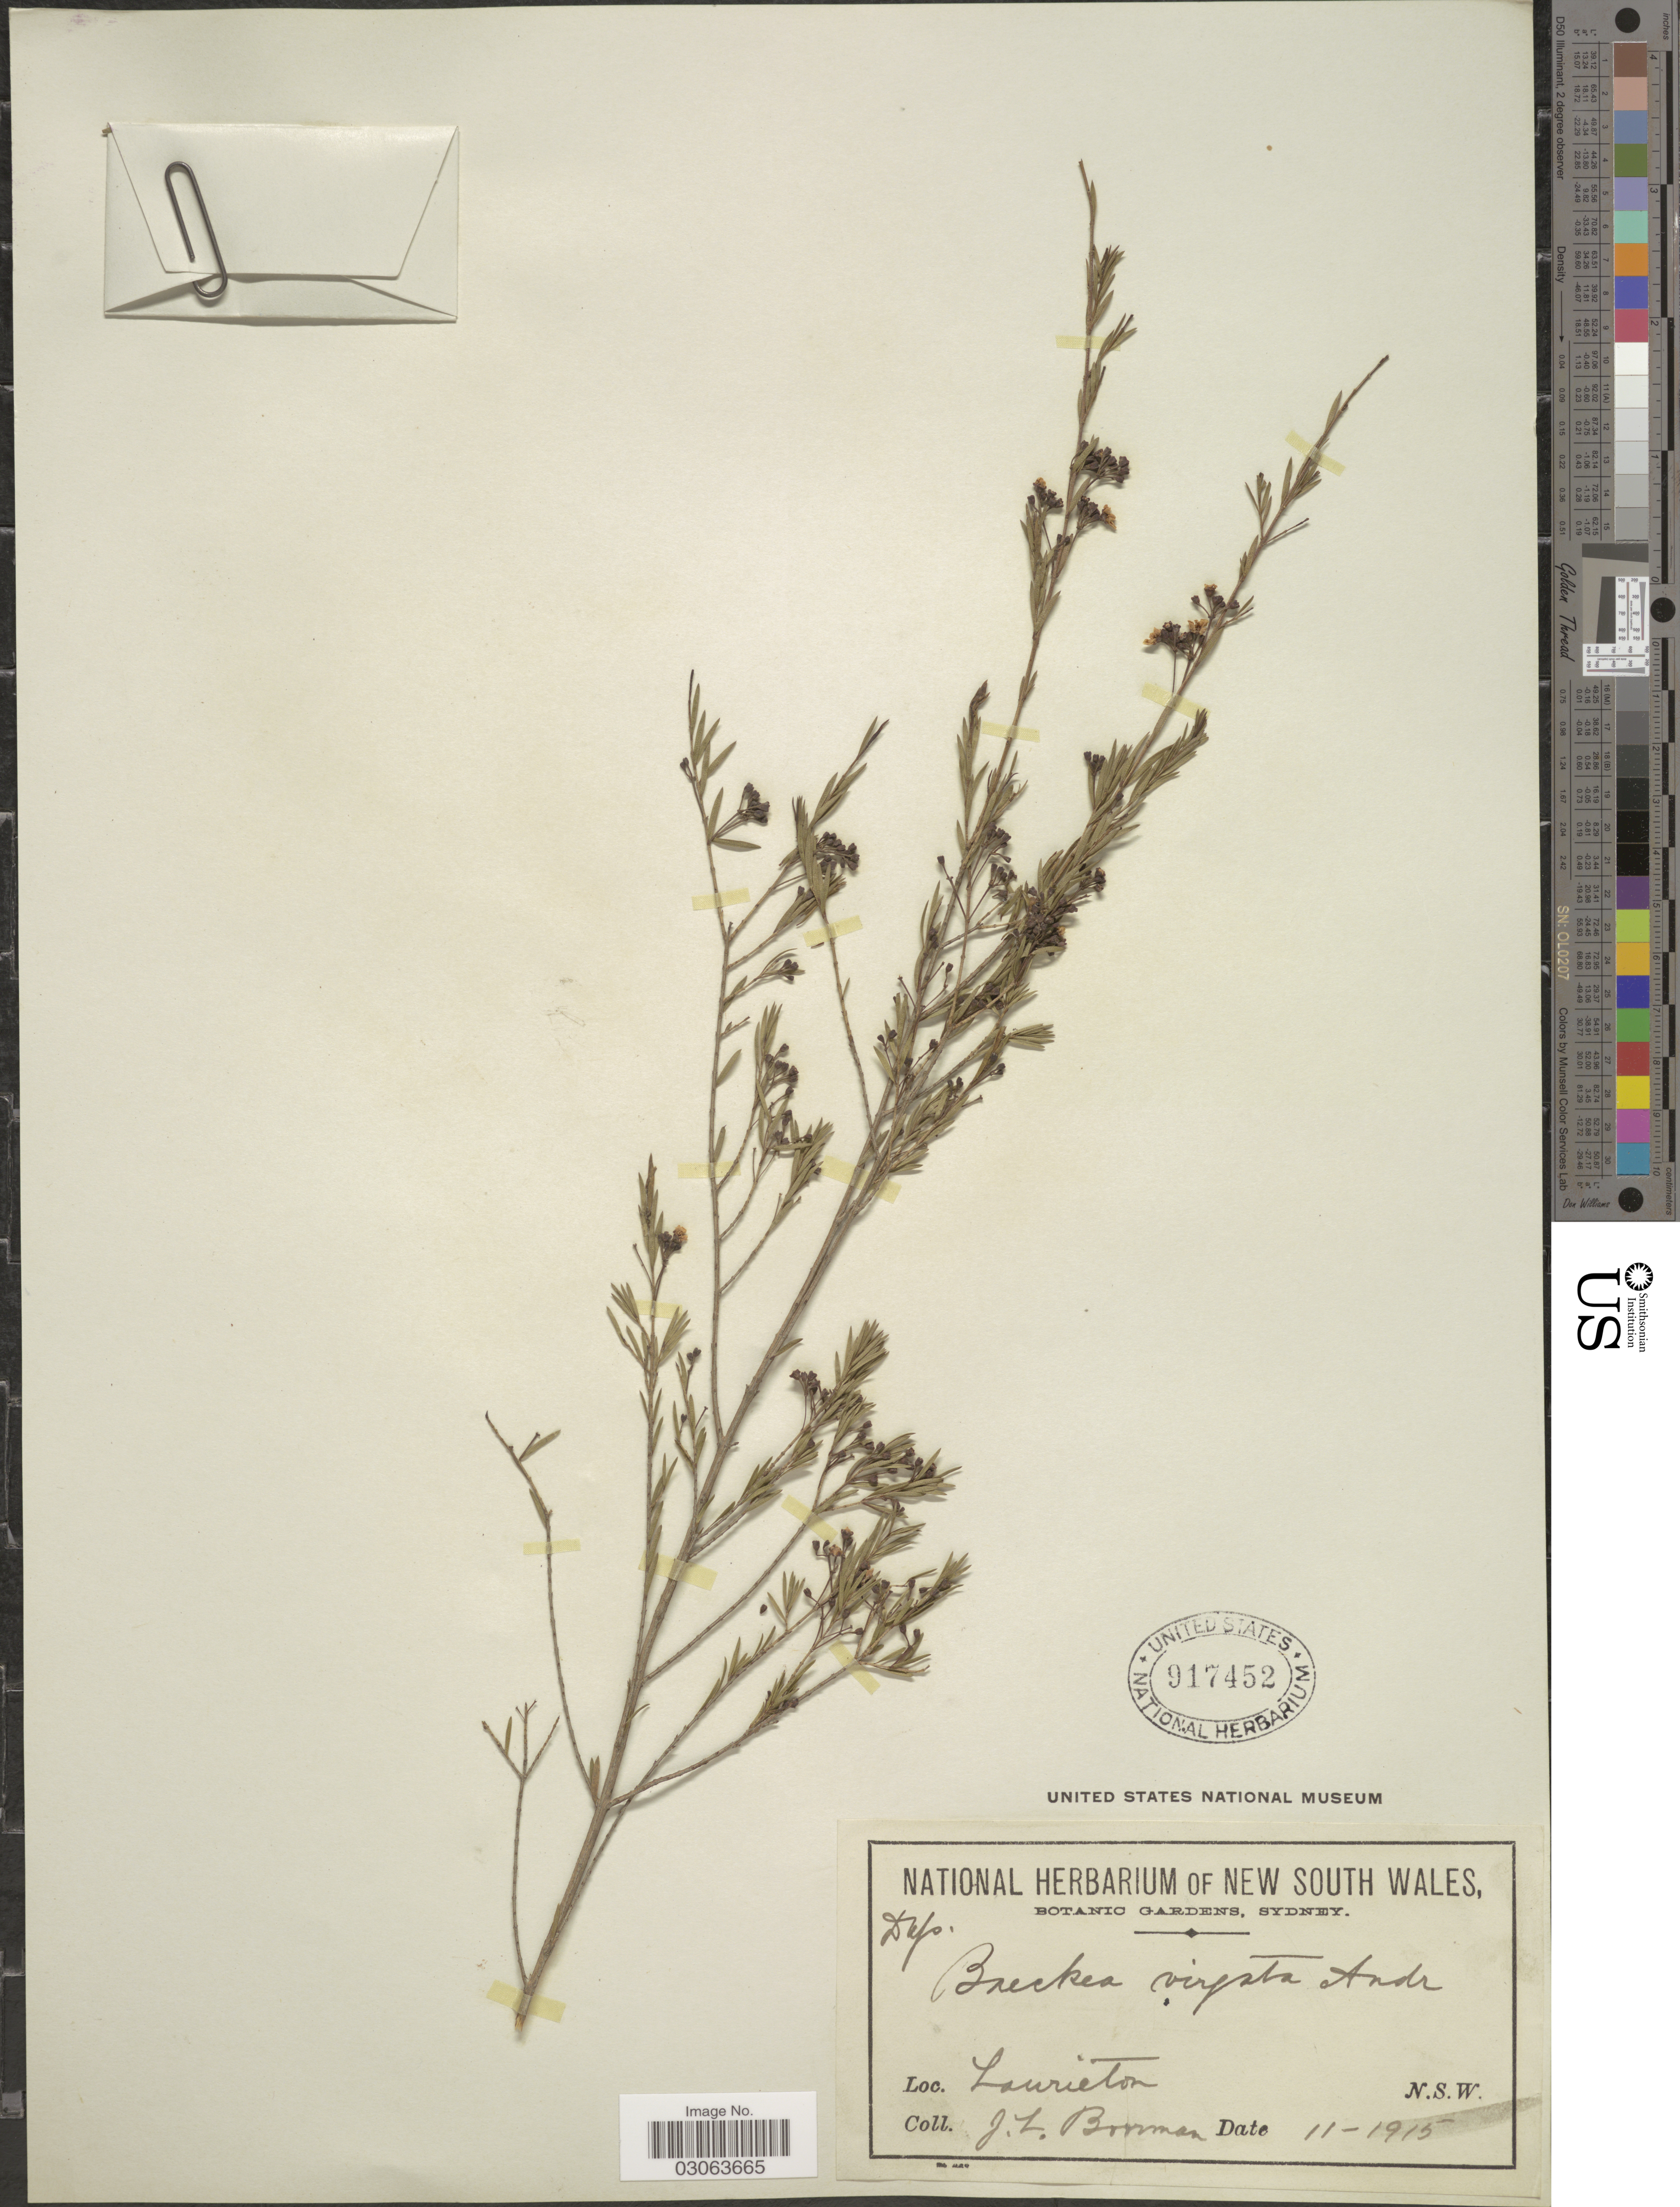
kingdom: Plantae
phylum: Tracheophyta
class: Magnoliopsida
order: Myrtales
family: Myrtaceae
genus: Sannantha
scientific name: Sannantha similis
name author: (A.R. Bean) P.G. Wilson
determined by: Strong, Mark T., (BOT), Smithsonian Institution - National Museum of Natural History (UNITED STATES)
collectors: J. Boorman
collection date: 1915-11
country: Australia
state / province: New South Wales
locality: Laurieton.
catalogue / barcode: US 917452